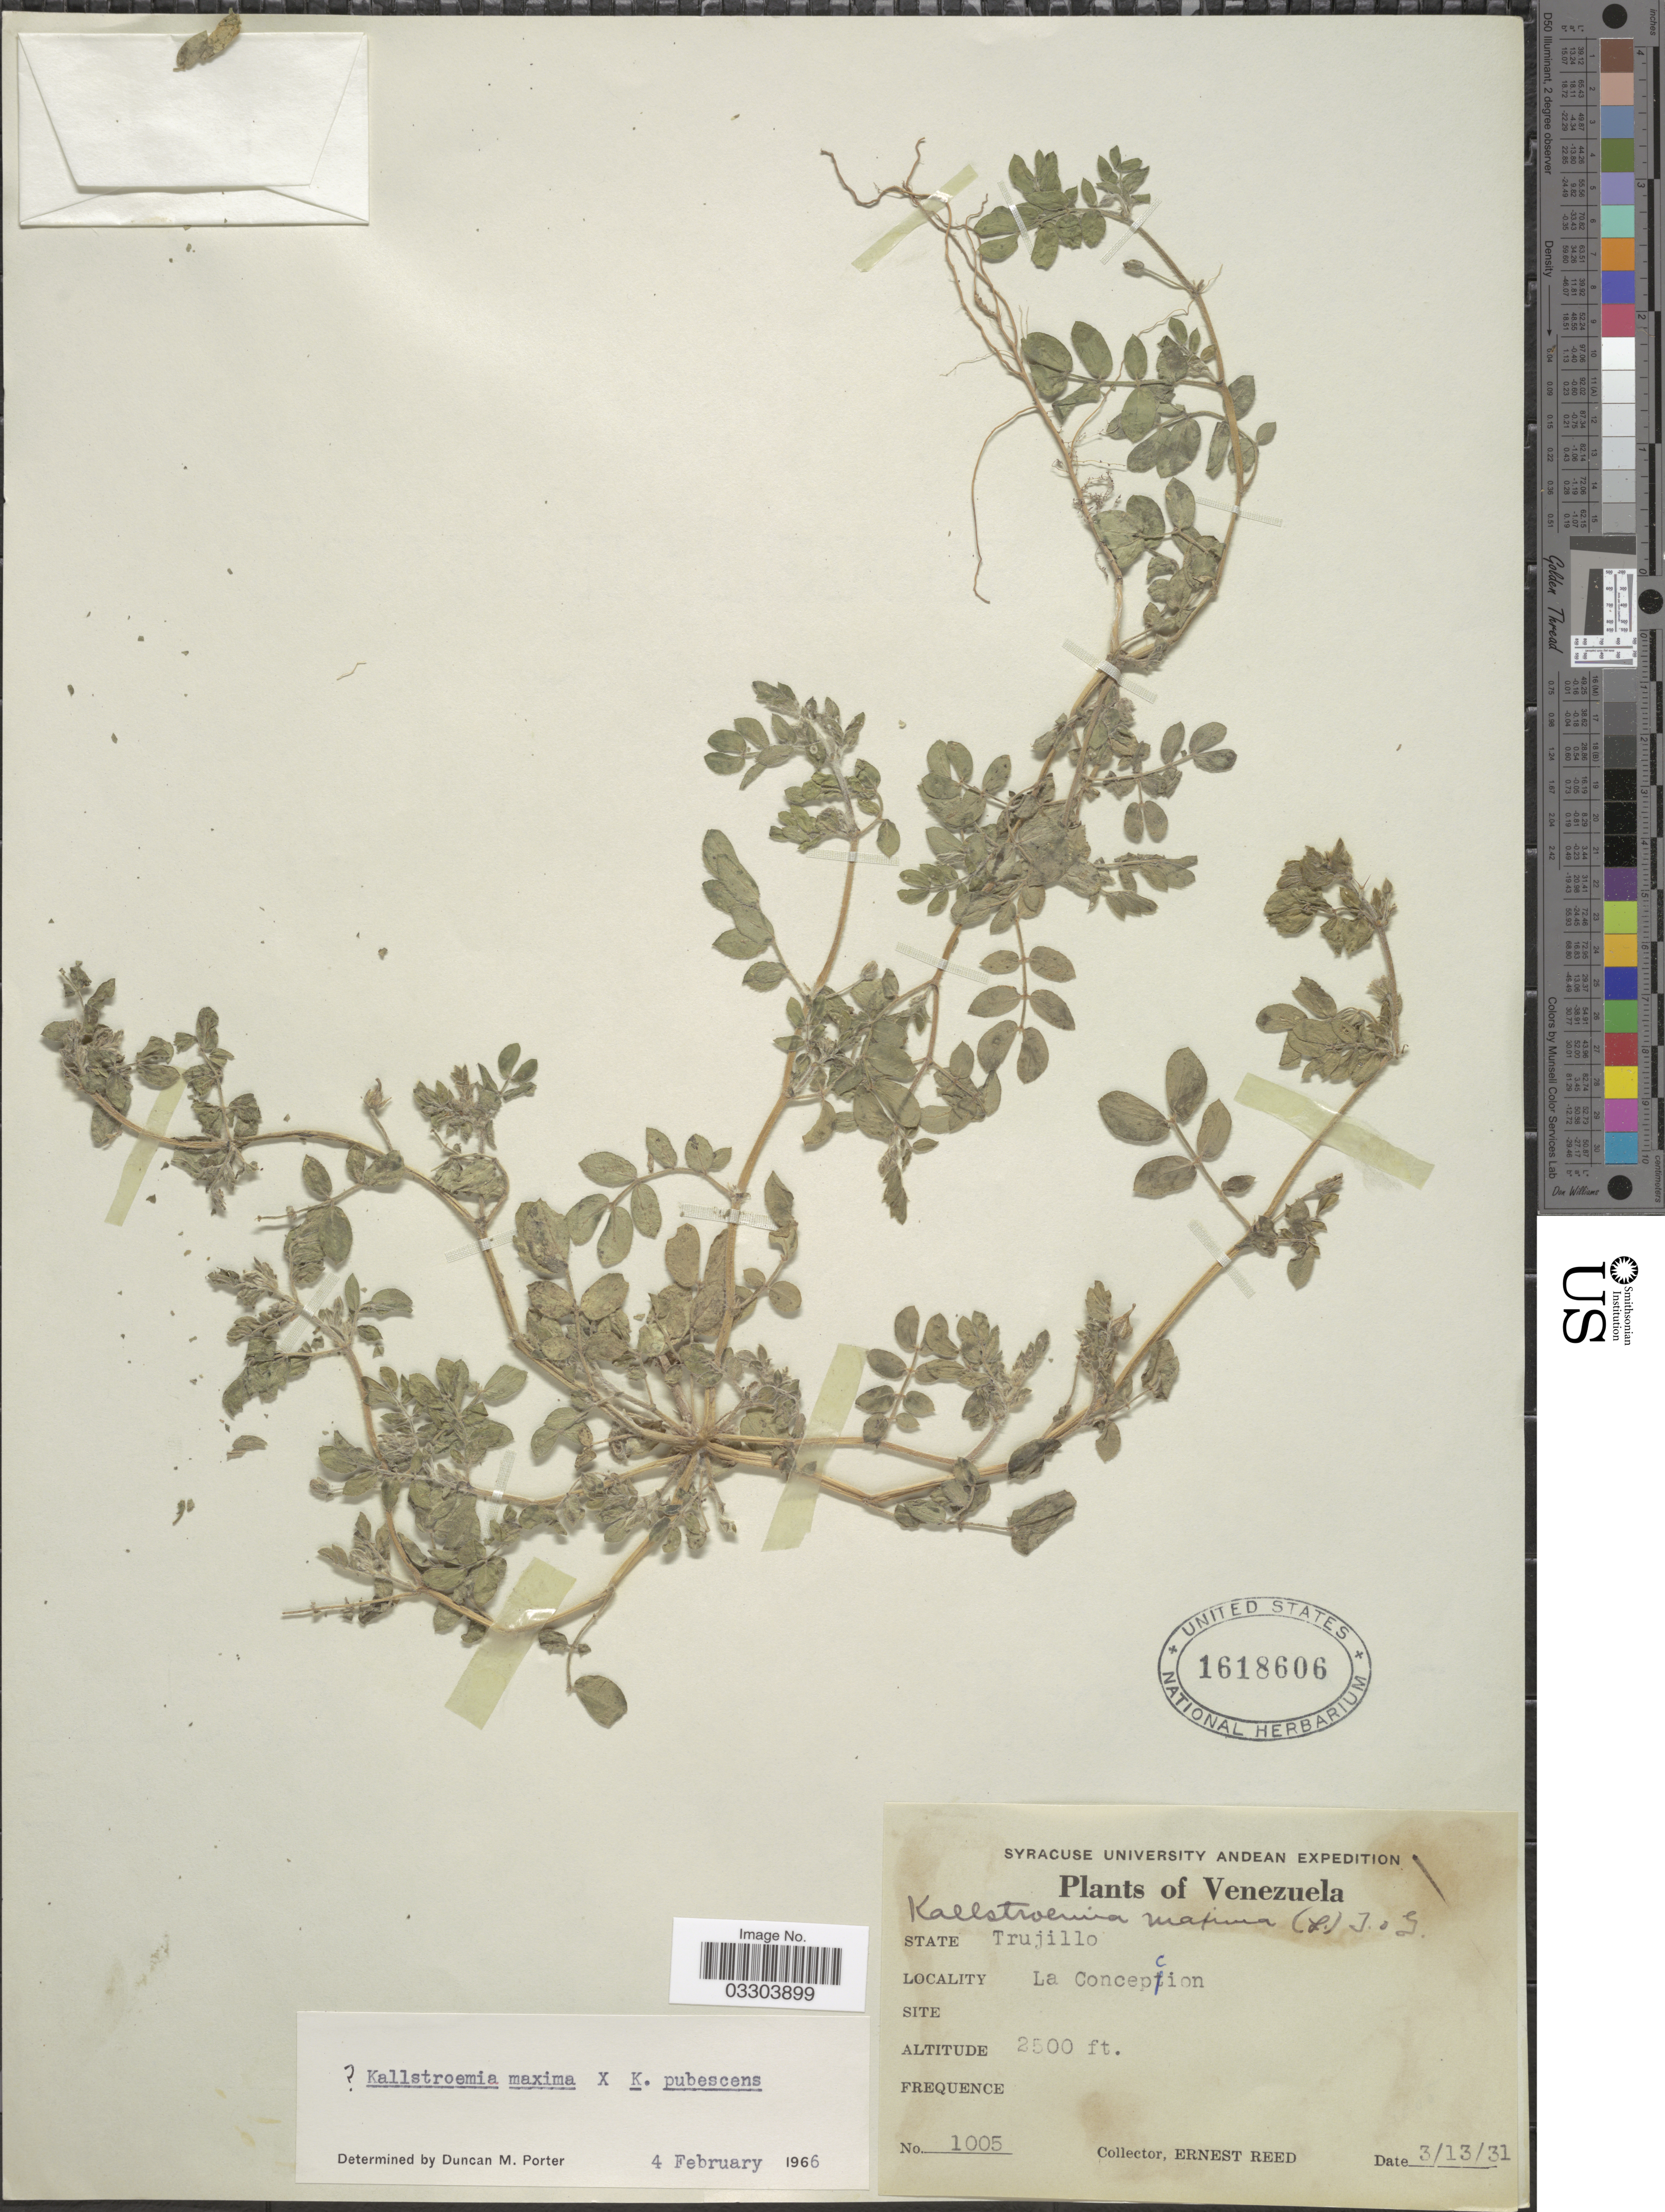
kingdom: Plantae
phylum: Tracheophyta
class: Magnoliopsida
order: Zygophyllales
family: Zygophyllaceae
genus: Kallstroemia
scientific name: Kallstroemia maxima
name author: (L.) Hook. & Arn.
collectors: E. Reed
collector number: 1005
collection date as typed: Transcribed d/m/y: 13/3/31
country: Venezuela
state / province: Trujillo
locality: La Concepcion.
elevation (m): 762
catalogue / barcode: US 1618606